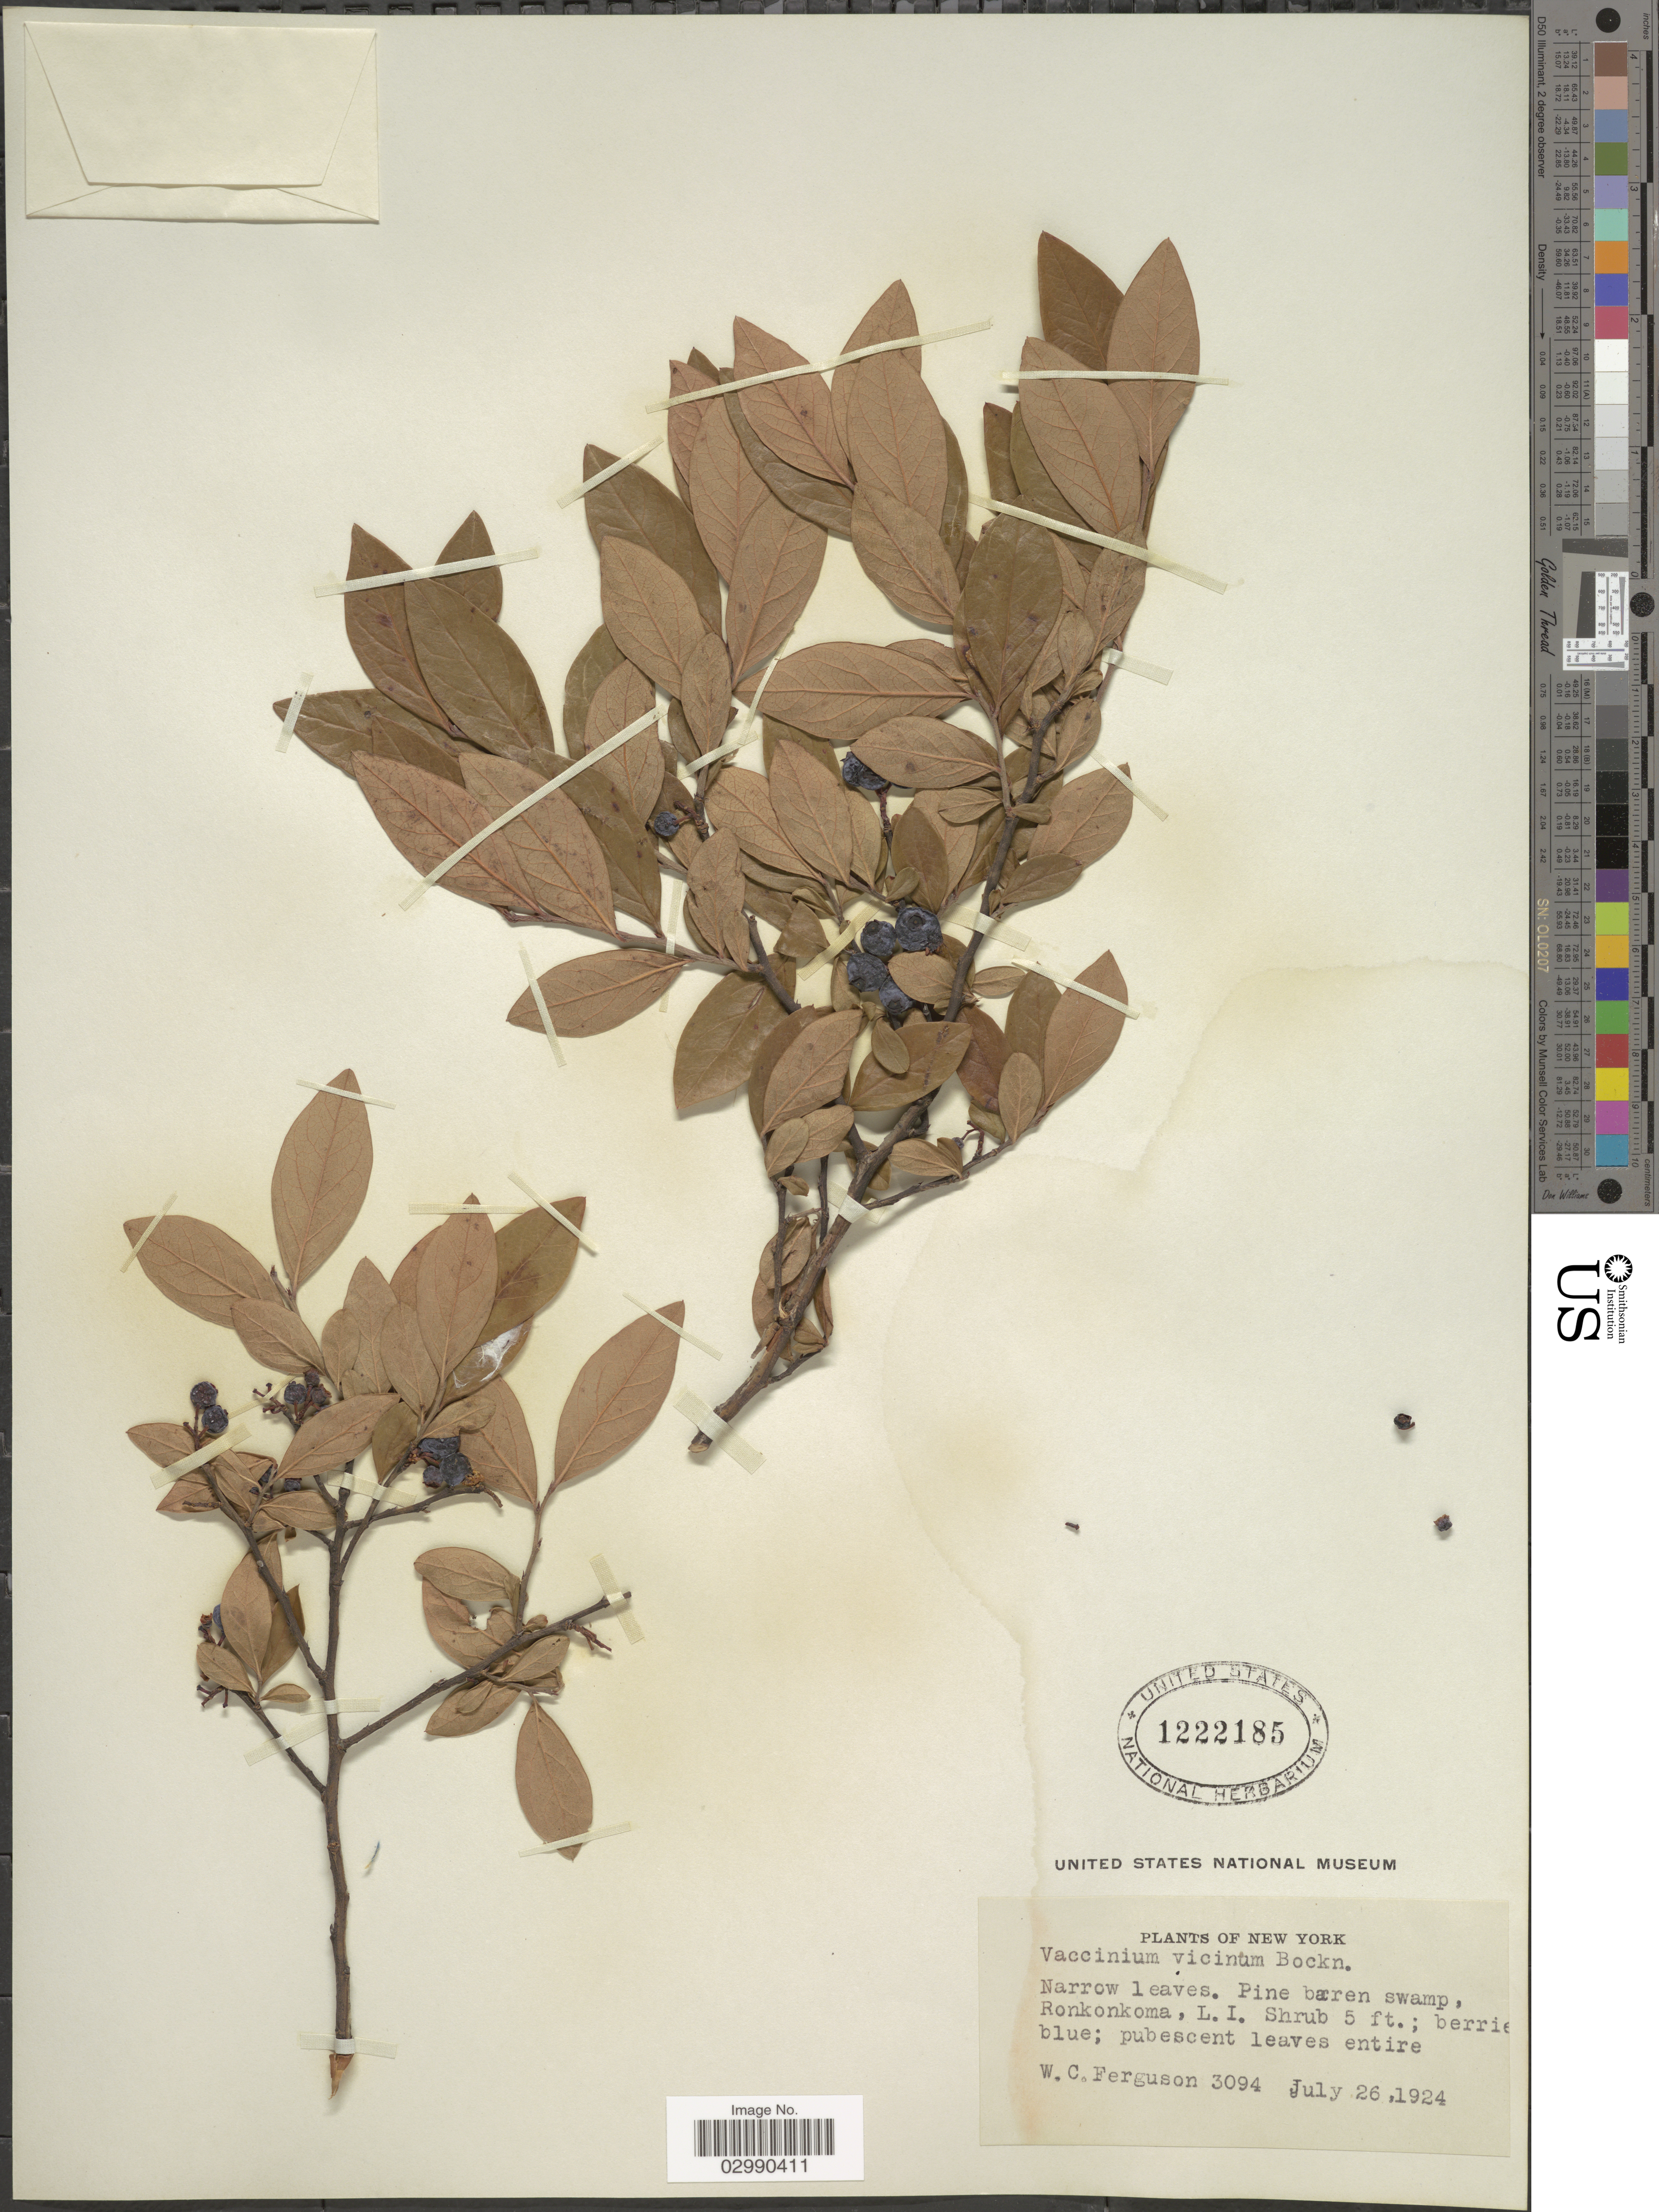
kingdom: Plantae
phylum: Tracheophyta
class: Magnoliopsida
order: Ericales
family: Ericaceae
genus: Vaccinium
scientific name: Vaccinium vicinum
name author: E.P. Bicknell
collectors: W. Ferguson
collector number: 3094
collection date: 1924-07-26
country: United States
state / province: New York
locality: Pine barren swamp, Ronkonkoma, L.I.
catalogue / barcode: US 1222185